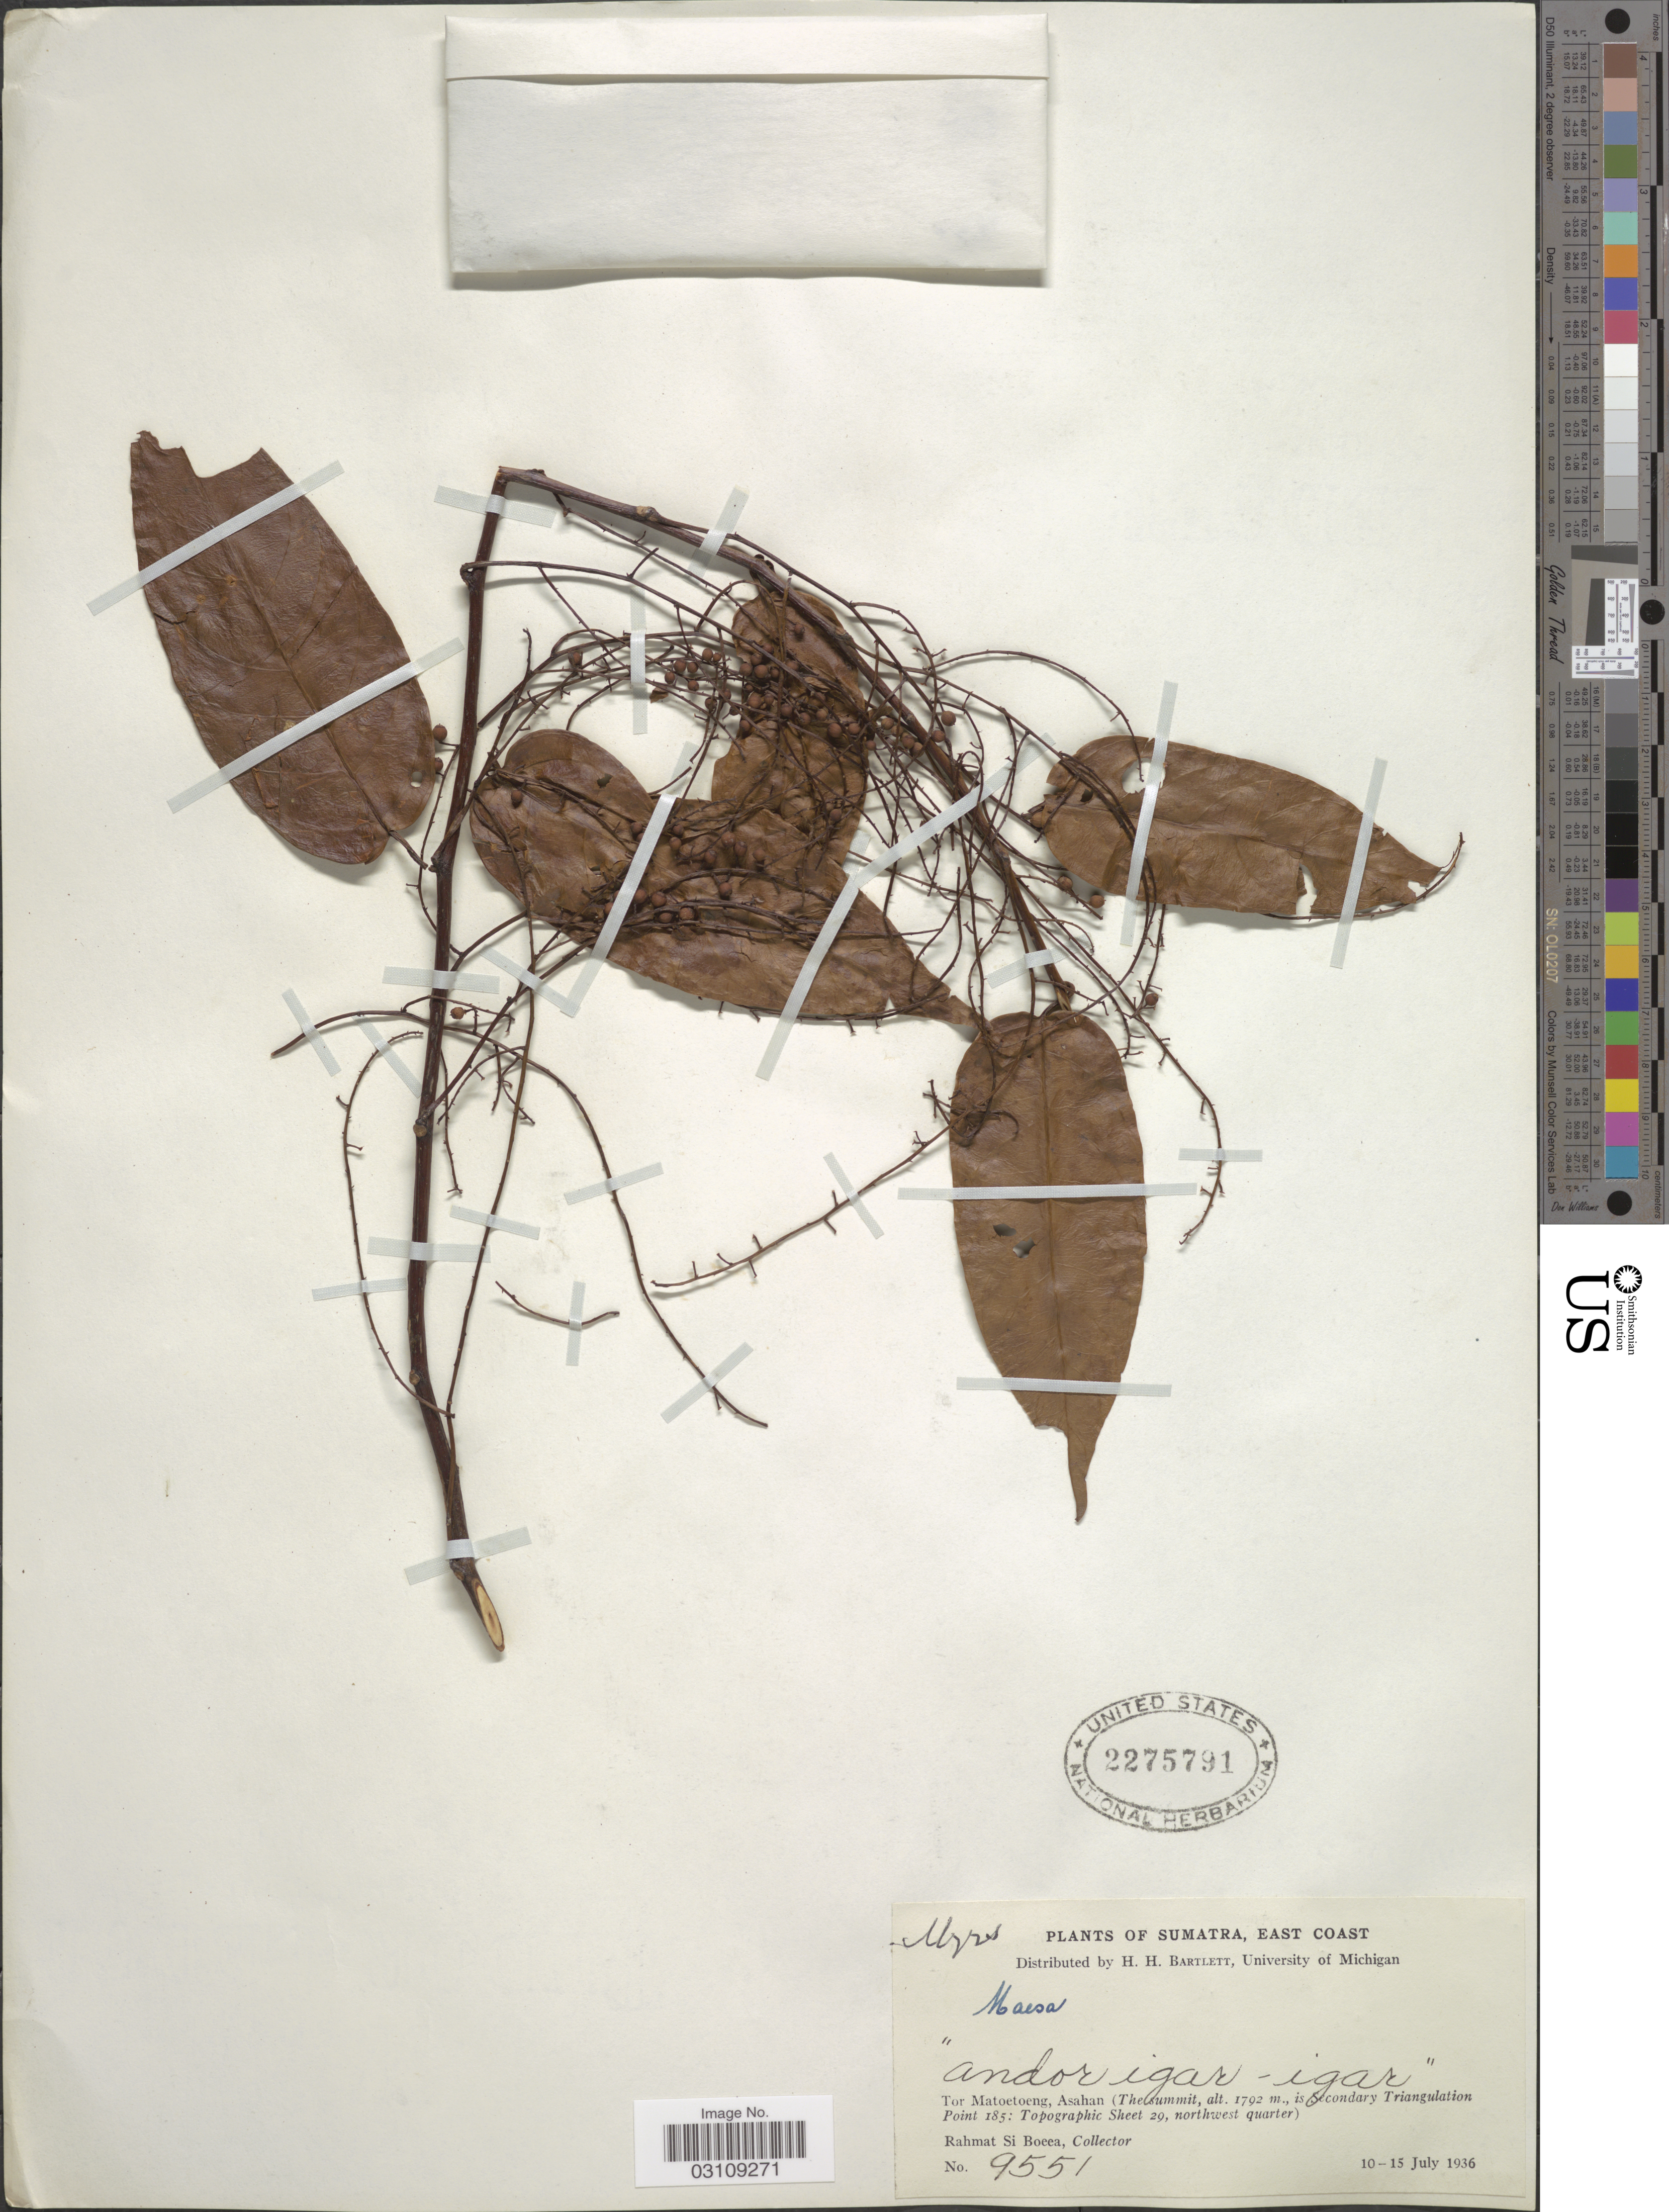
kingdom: Plantae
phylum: Tracheophyta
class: Magnoliopsida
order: Ericales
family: Primulaceae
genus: Maesa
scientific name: Maesa ramentacea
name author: (Roxb.) A. DC.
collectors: Rahmat Si Boeea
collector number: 9551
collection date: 1936-07-10/1936-07-15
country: Indonesia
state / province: Sumatra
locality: East Coast. Tor Matoetoeng, Asahan (The summit, is Secondary Triangulation Point 185: Topographic Sheet 29, northwest quarter).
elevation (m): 1792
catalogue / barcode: US 2275791